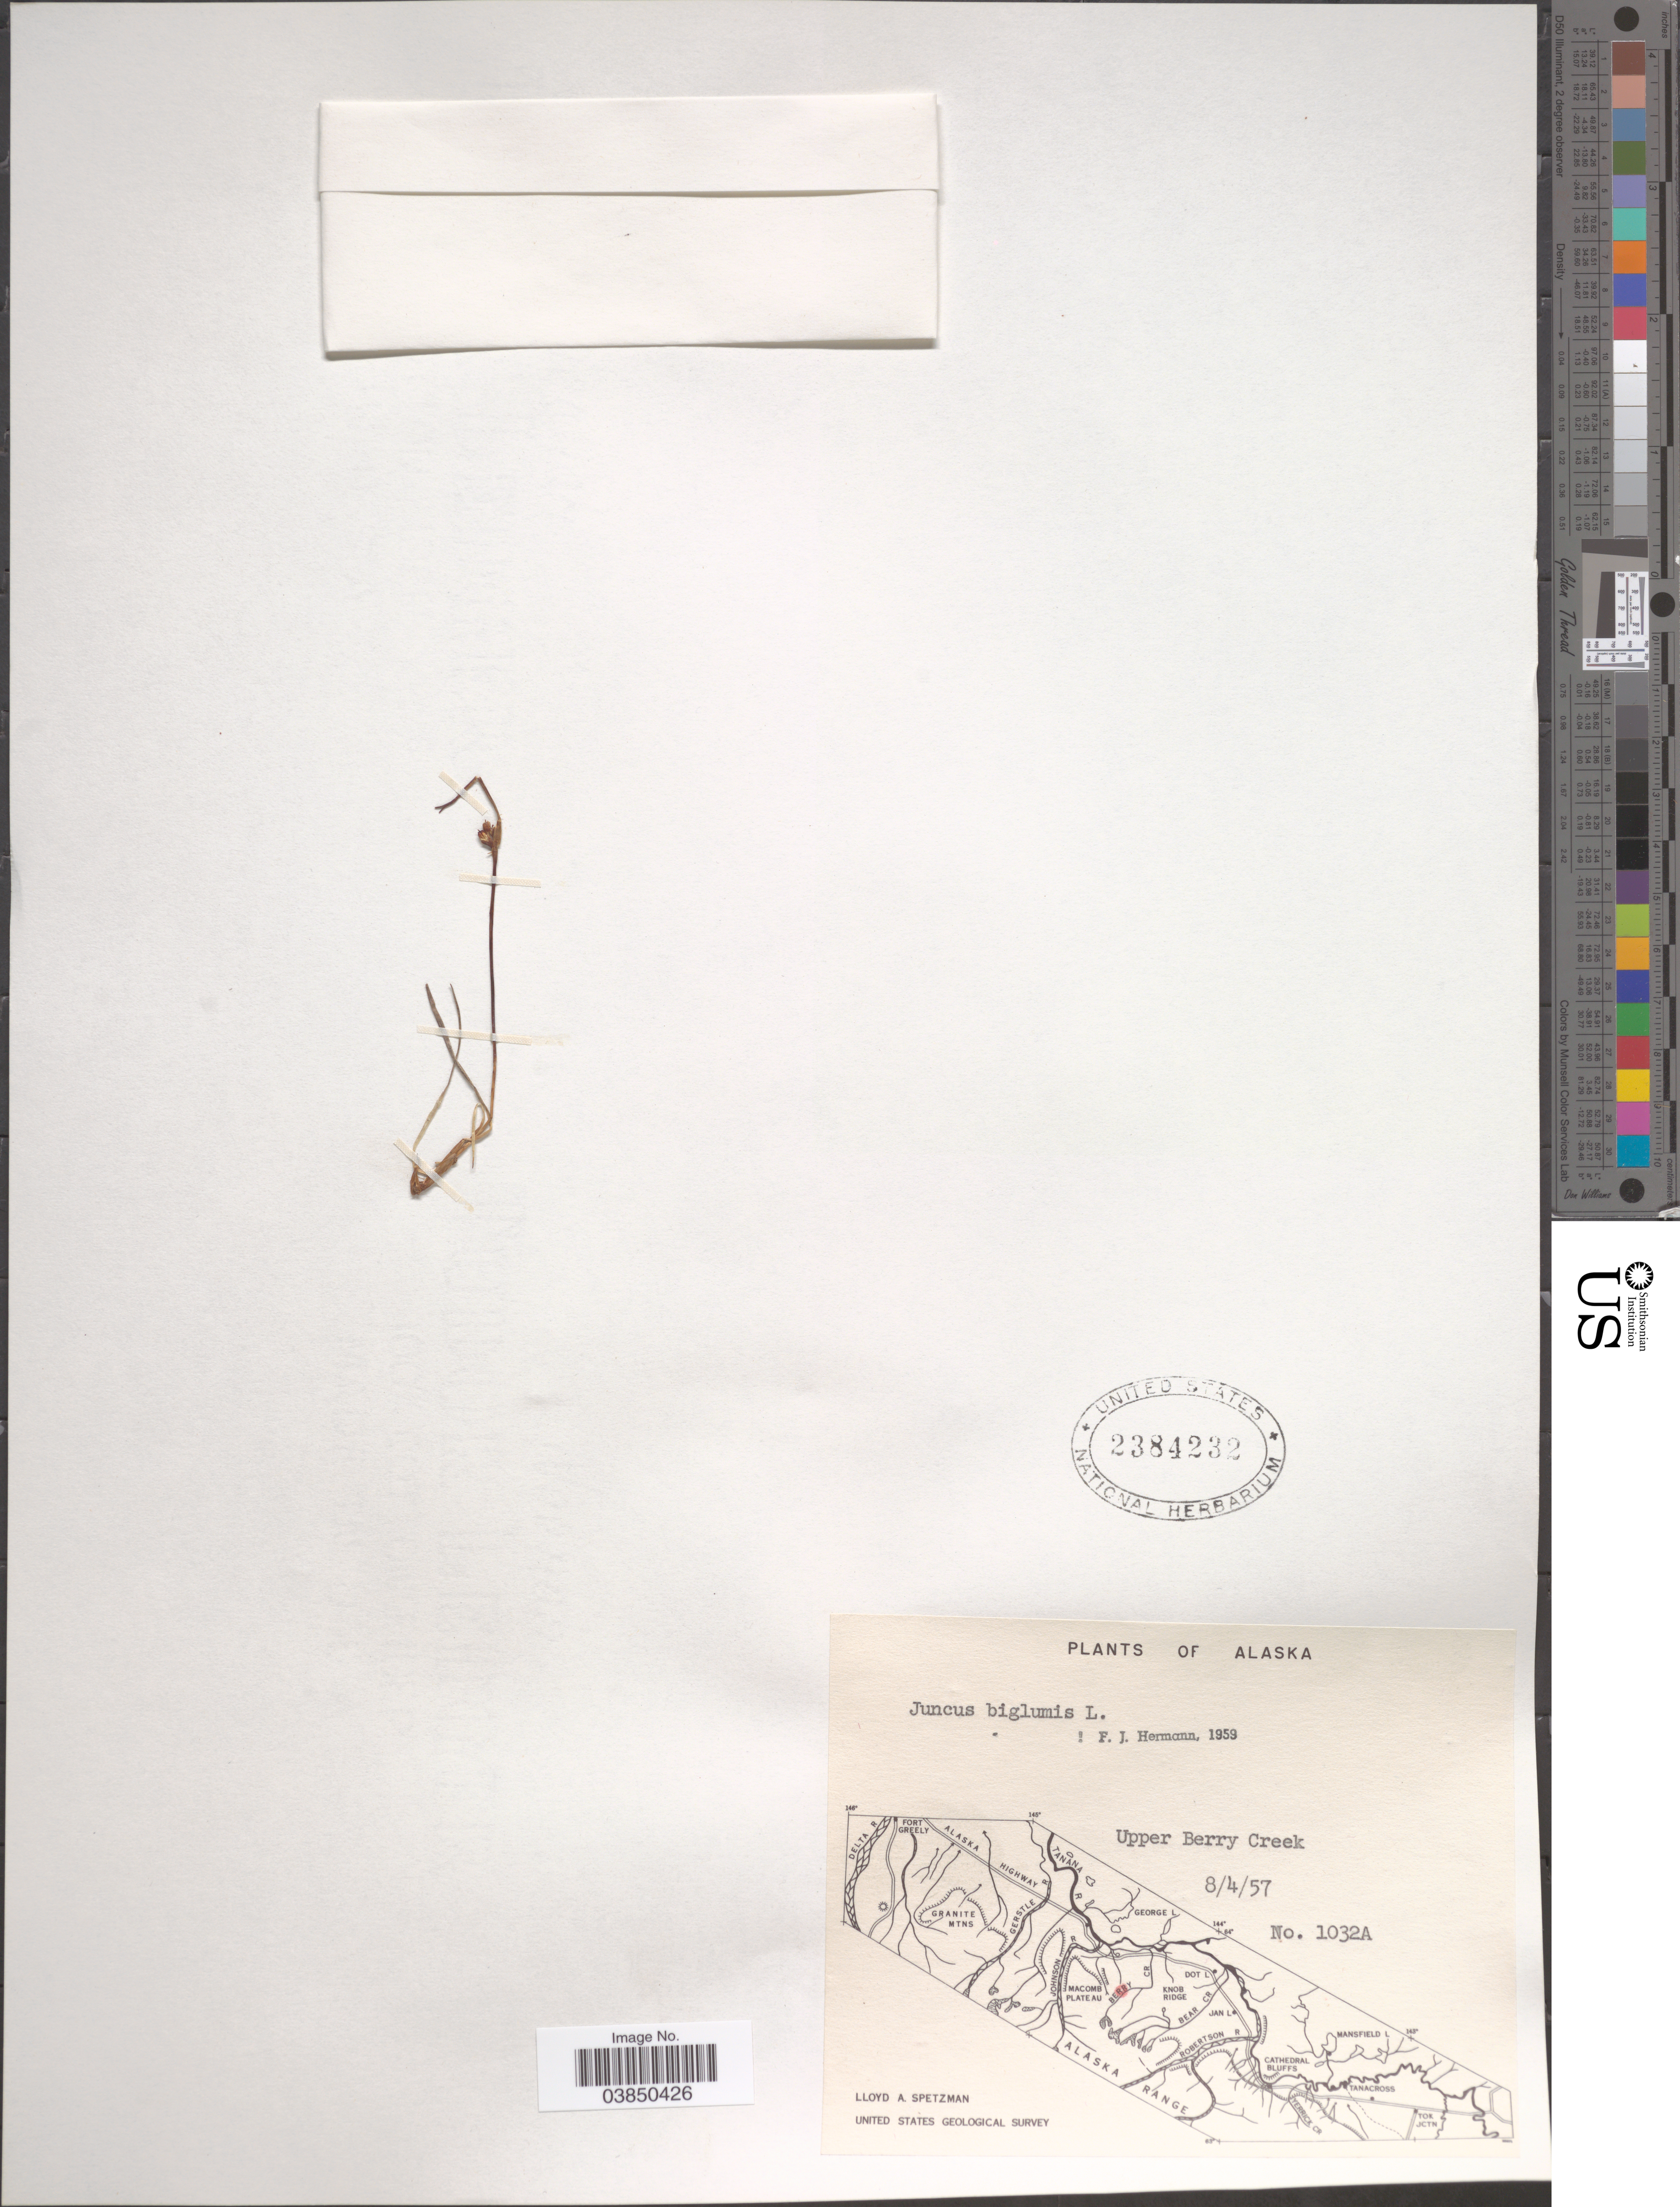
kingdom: Plantae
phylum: Tracheophyta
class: Liliopsida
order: Poales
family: Juncaceae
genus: Juncus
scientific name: Juncus biglumis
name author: L.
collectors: L. Spetzman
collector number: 1032A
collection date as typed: Transcribed d/m/y: 4/5/57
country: United States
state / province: Alaska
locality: Upper Berry Creek.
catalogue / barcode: US 2384232